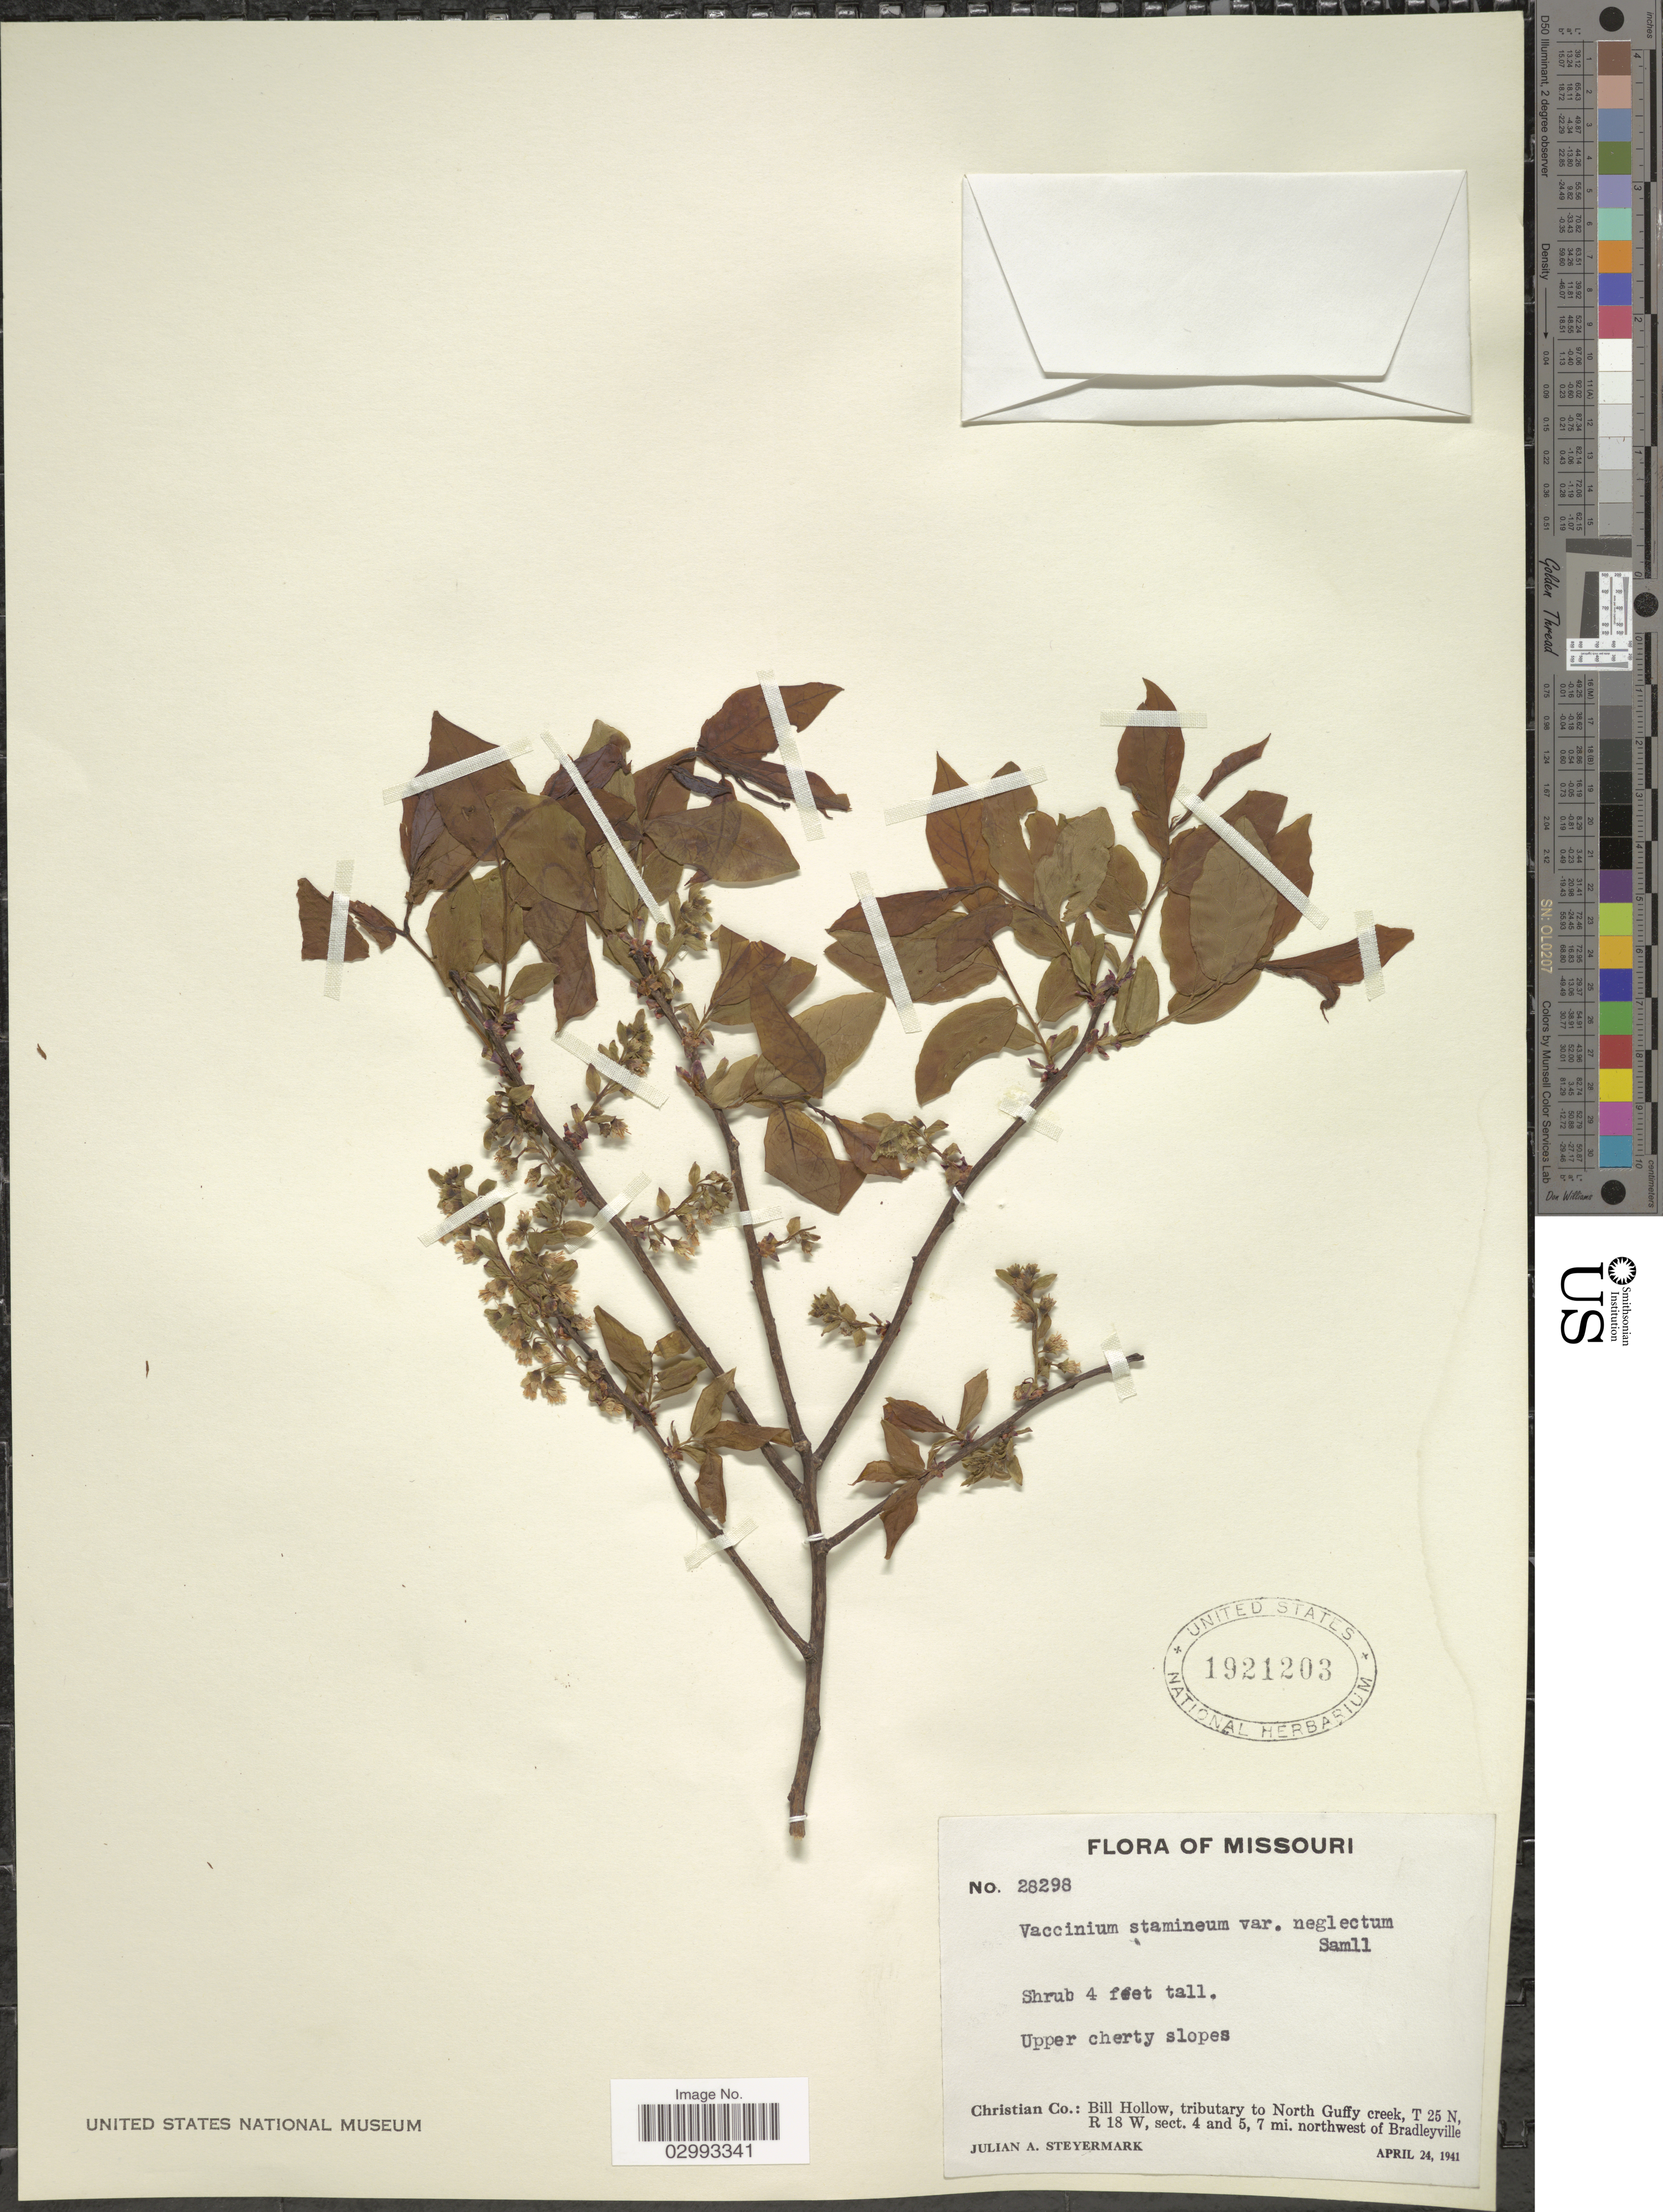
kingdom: Plantae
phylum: Tracheophyta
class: Magnoliopsida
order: Ericales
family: Ericaceae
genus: Polycodium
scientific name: Polycodium stamineum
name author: (L.) Greene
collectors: J. Steyermark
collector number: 28298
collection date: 1941-04-24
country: United States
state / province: Missouri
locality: Christian Co.: Bill Hollow, tributary to North Guffy creek T 25 N, R 18 W, sect. 4 and 5, 7 mi. northwest of Bradleyville.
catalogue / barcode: US 1921203